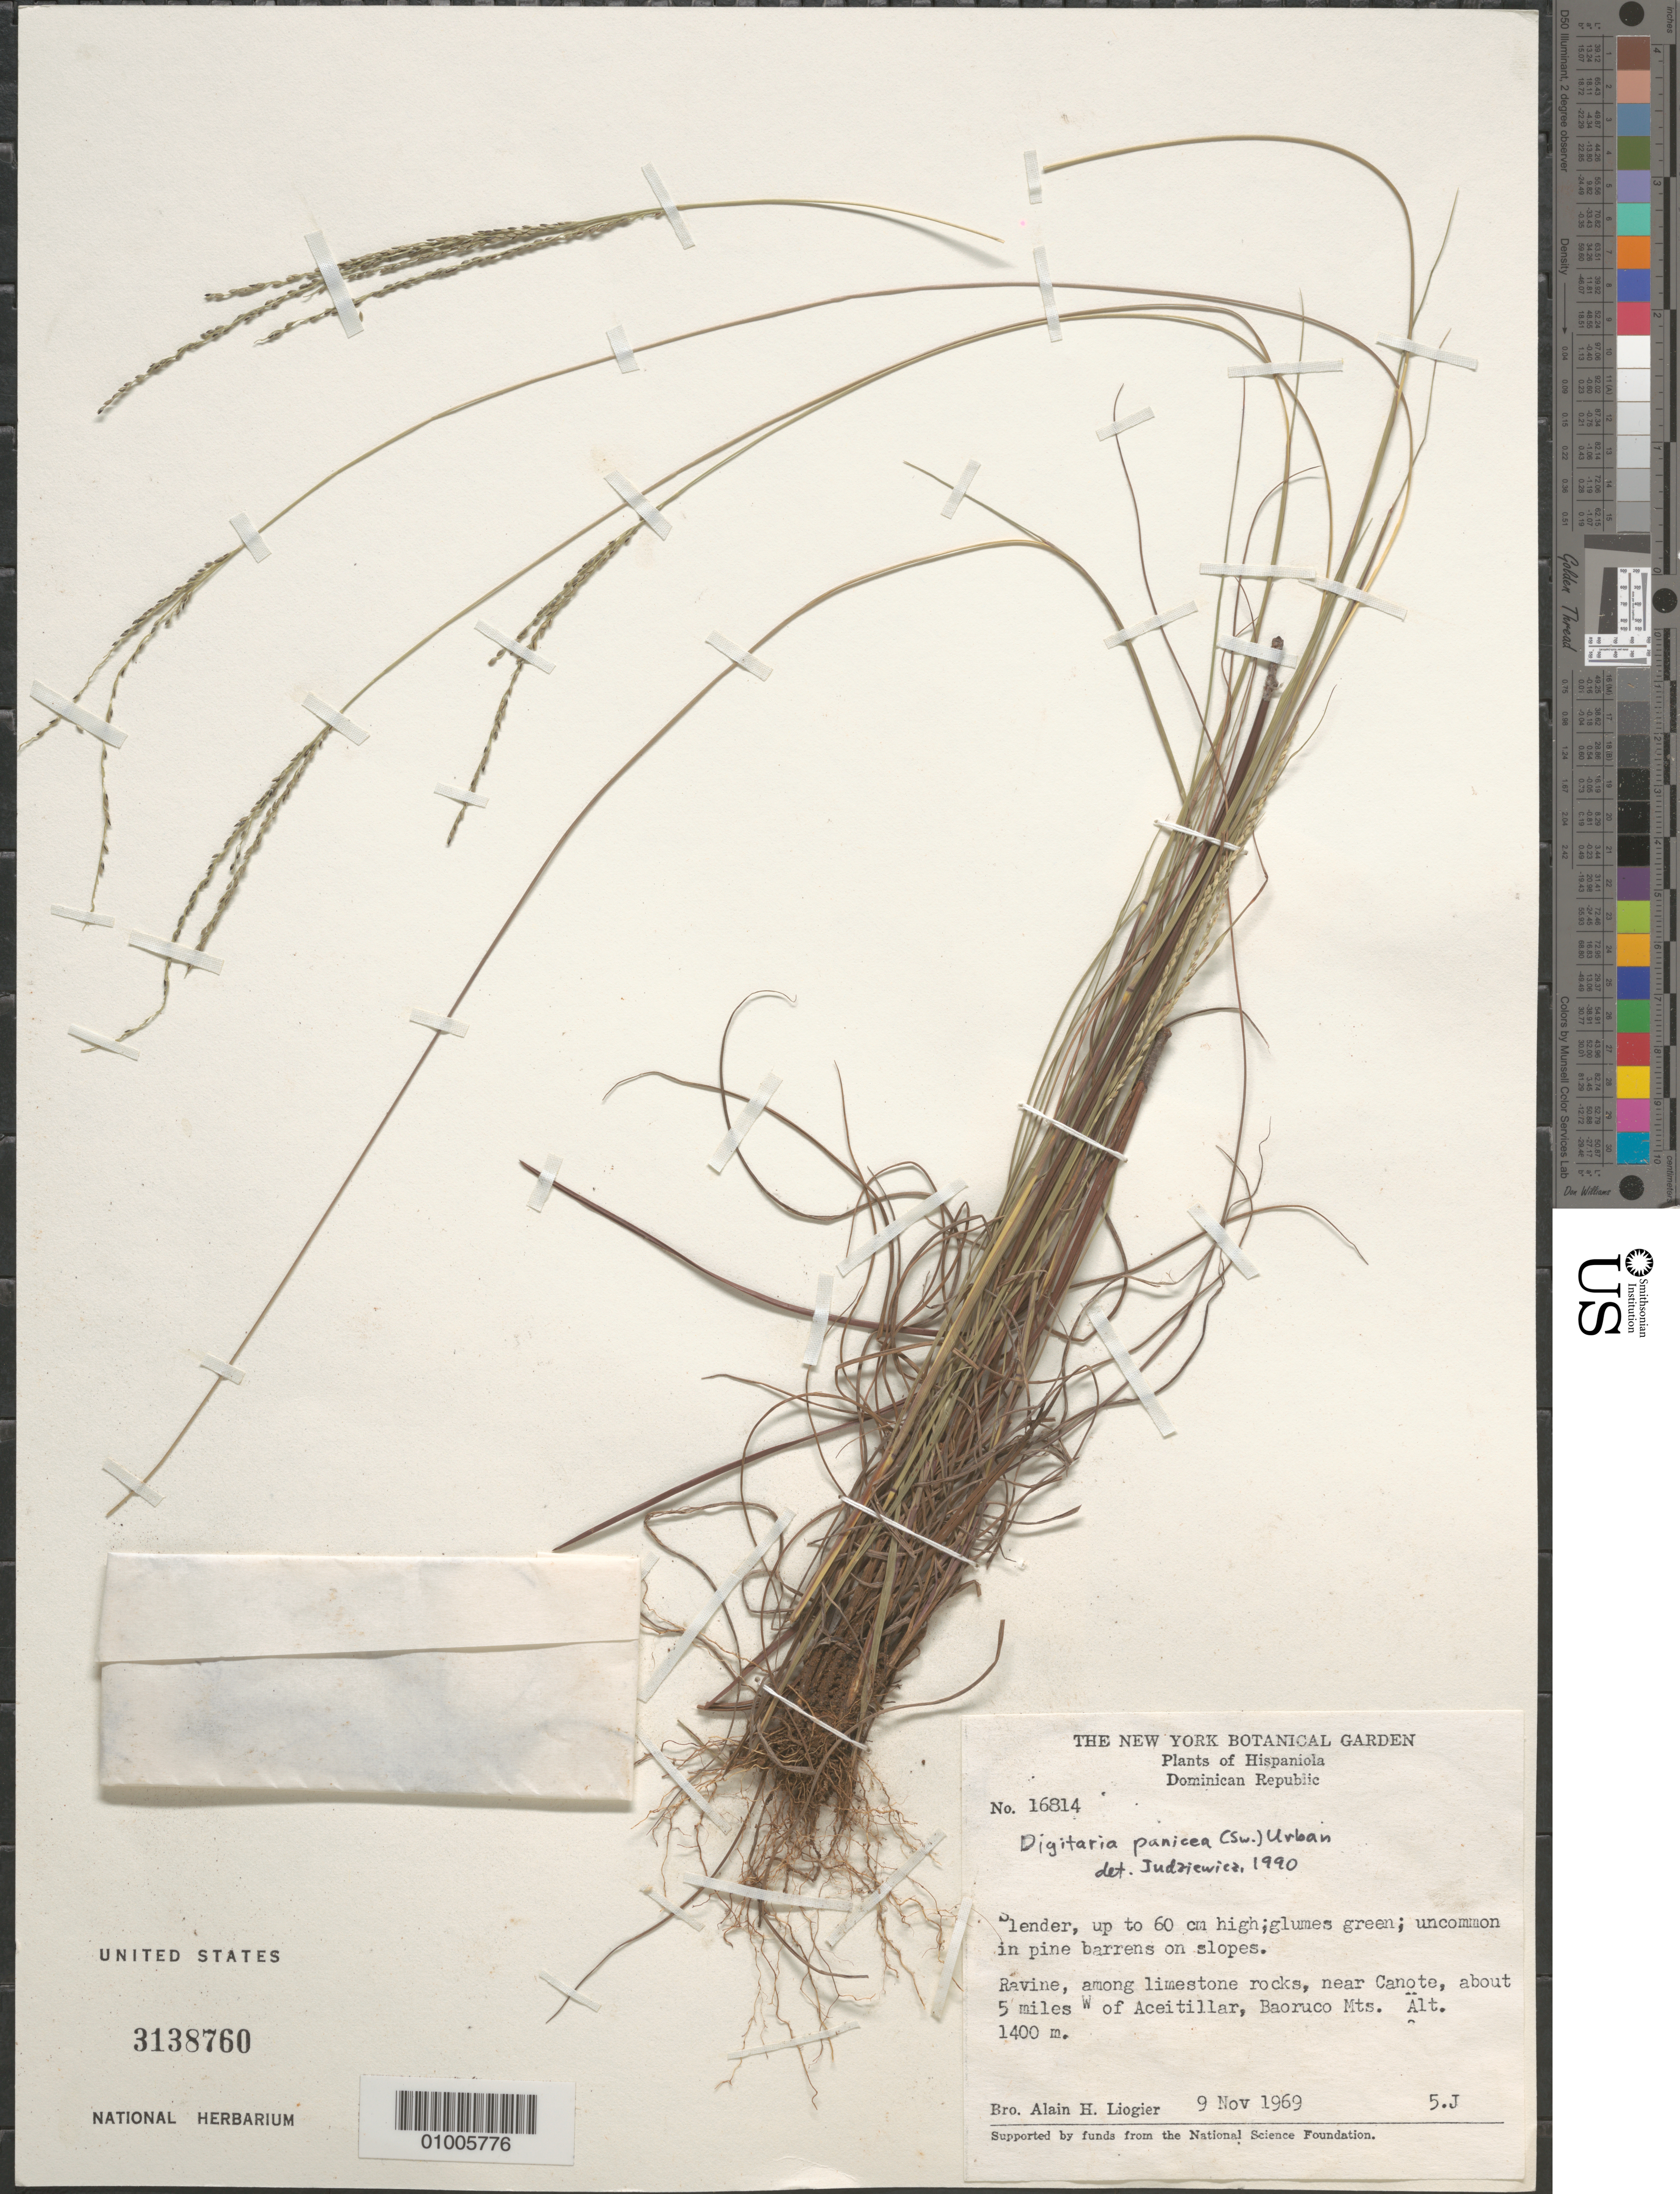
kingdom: Plantae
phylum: Tracheophyta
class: Liliopsida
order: Poales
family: Poaceae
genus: Digitaria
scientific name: Digitaria panicea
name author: (Sw.) Urb.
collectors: A. H. Liogier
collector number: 16814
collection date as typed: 09 Nov 1969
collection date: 1969-11-09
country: Dominican Republic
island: Hispaniola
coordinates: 0 N, 0 E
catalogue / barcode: US 3138760